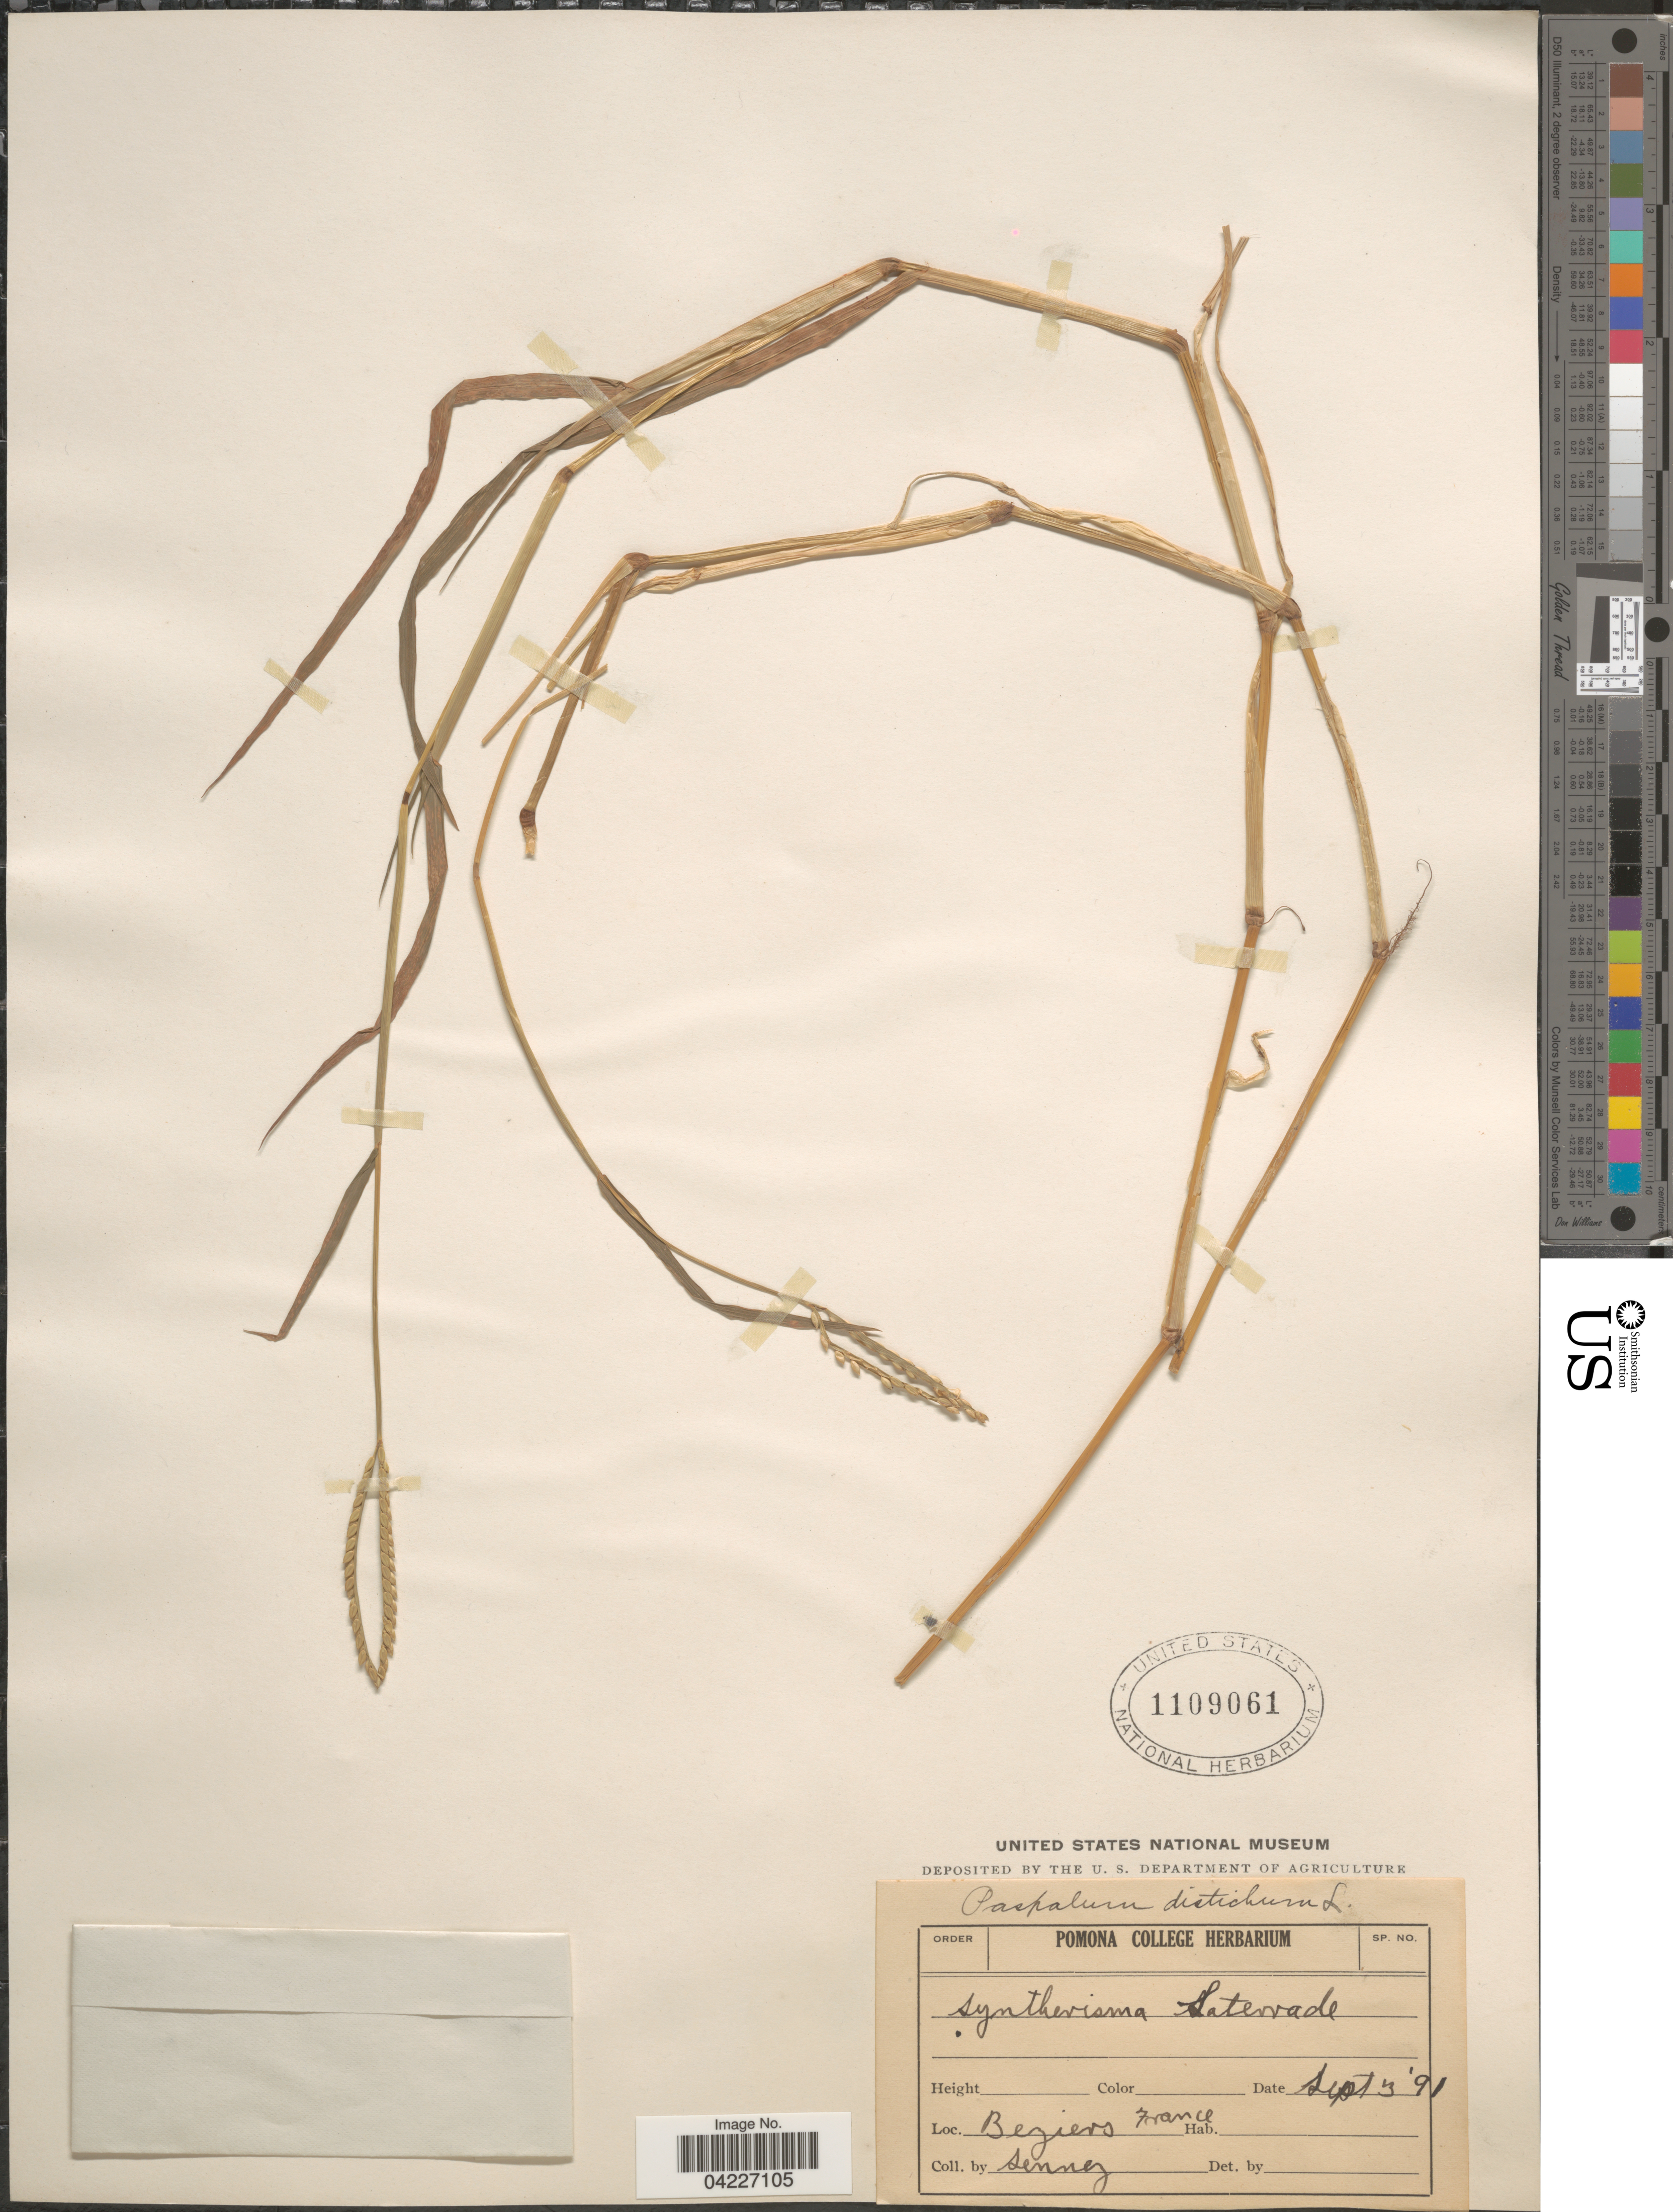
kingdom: Plantae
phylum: Tracheophyta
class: Liliopsida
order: Poales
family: Poaceae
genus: Paspalum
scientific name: Paspalum distichum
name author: L.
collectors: E. Sennen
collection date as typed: Transcribed d/m/y: 3/9/91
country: France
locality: Beziers.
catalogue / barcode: US 1109061